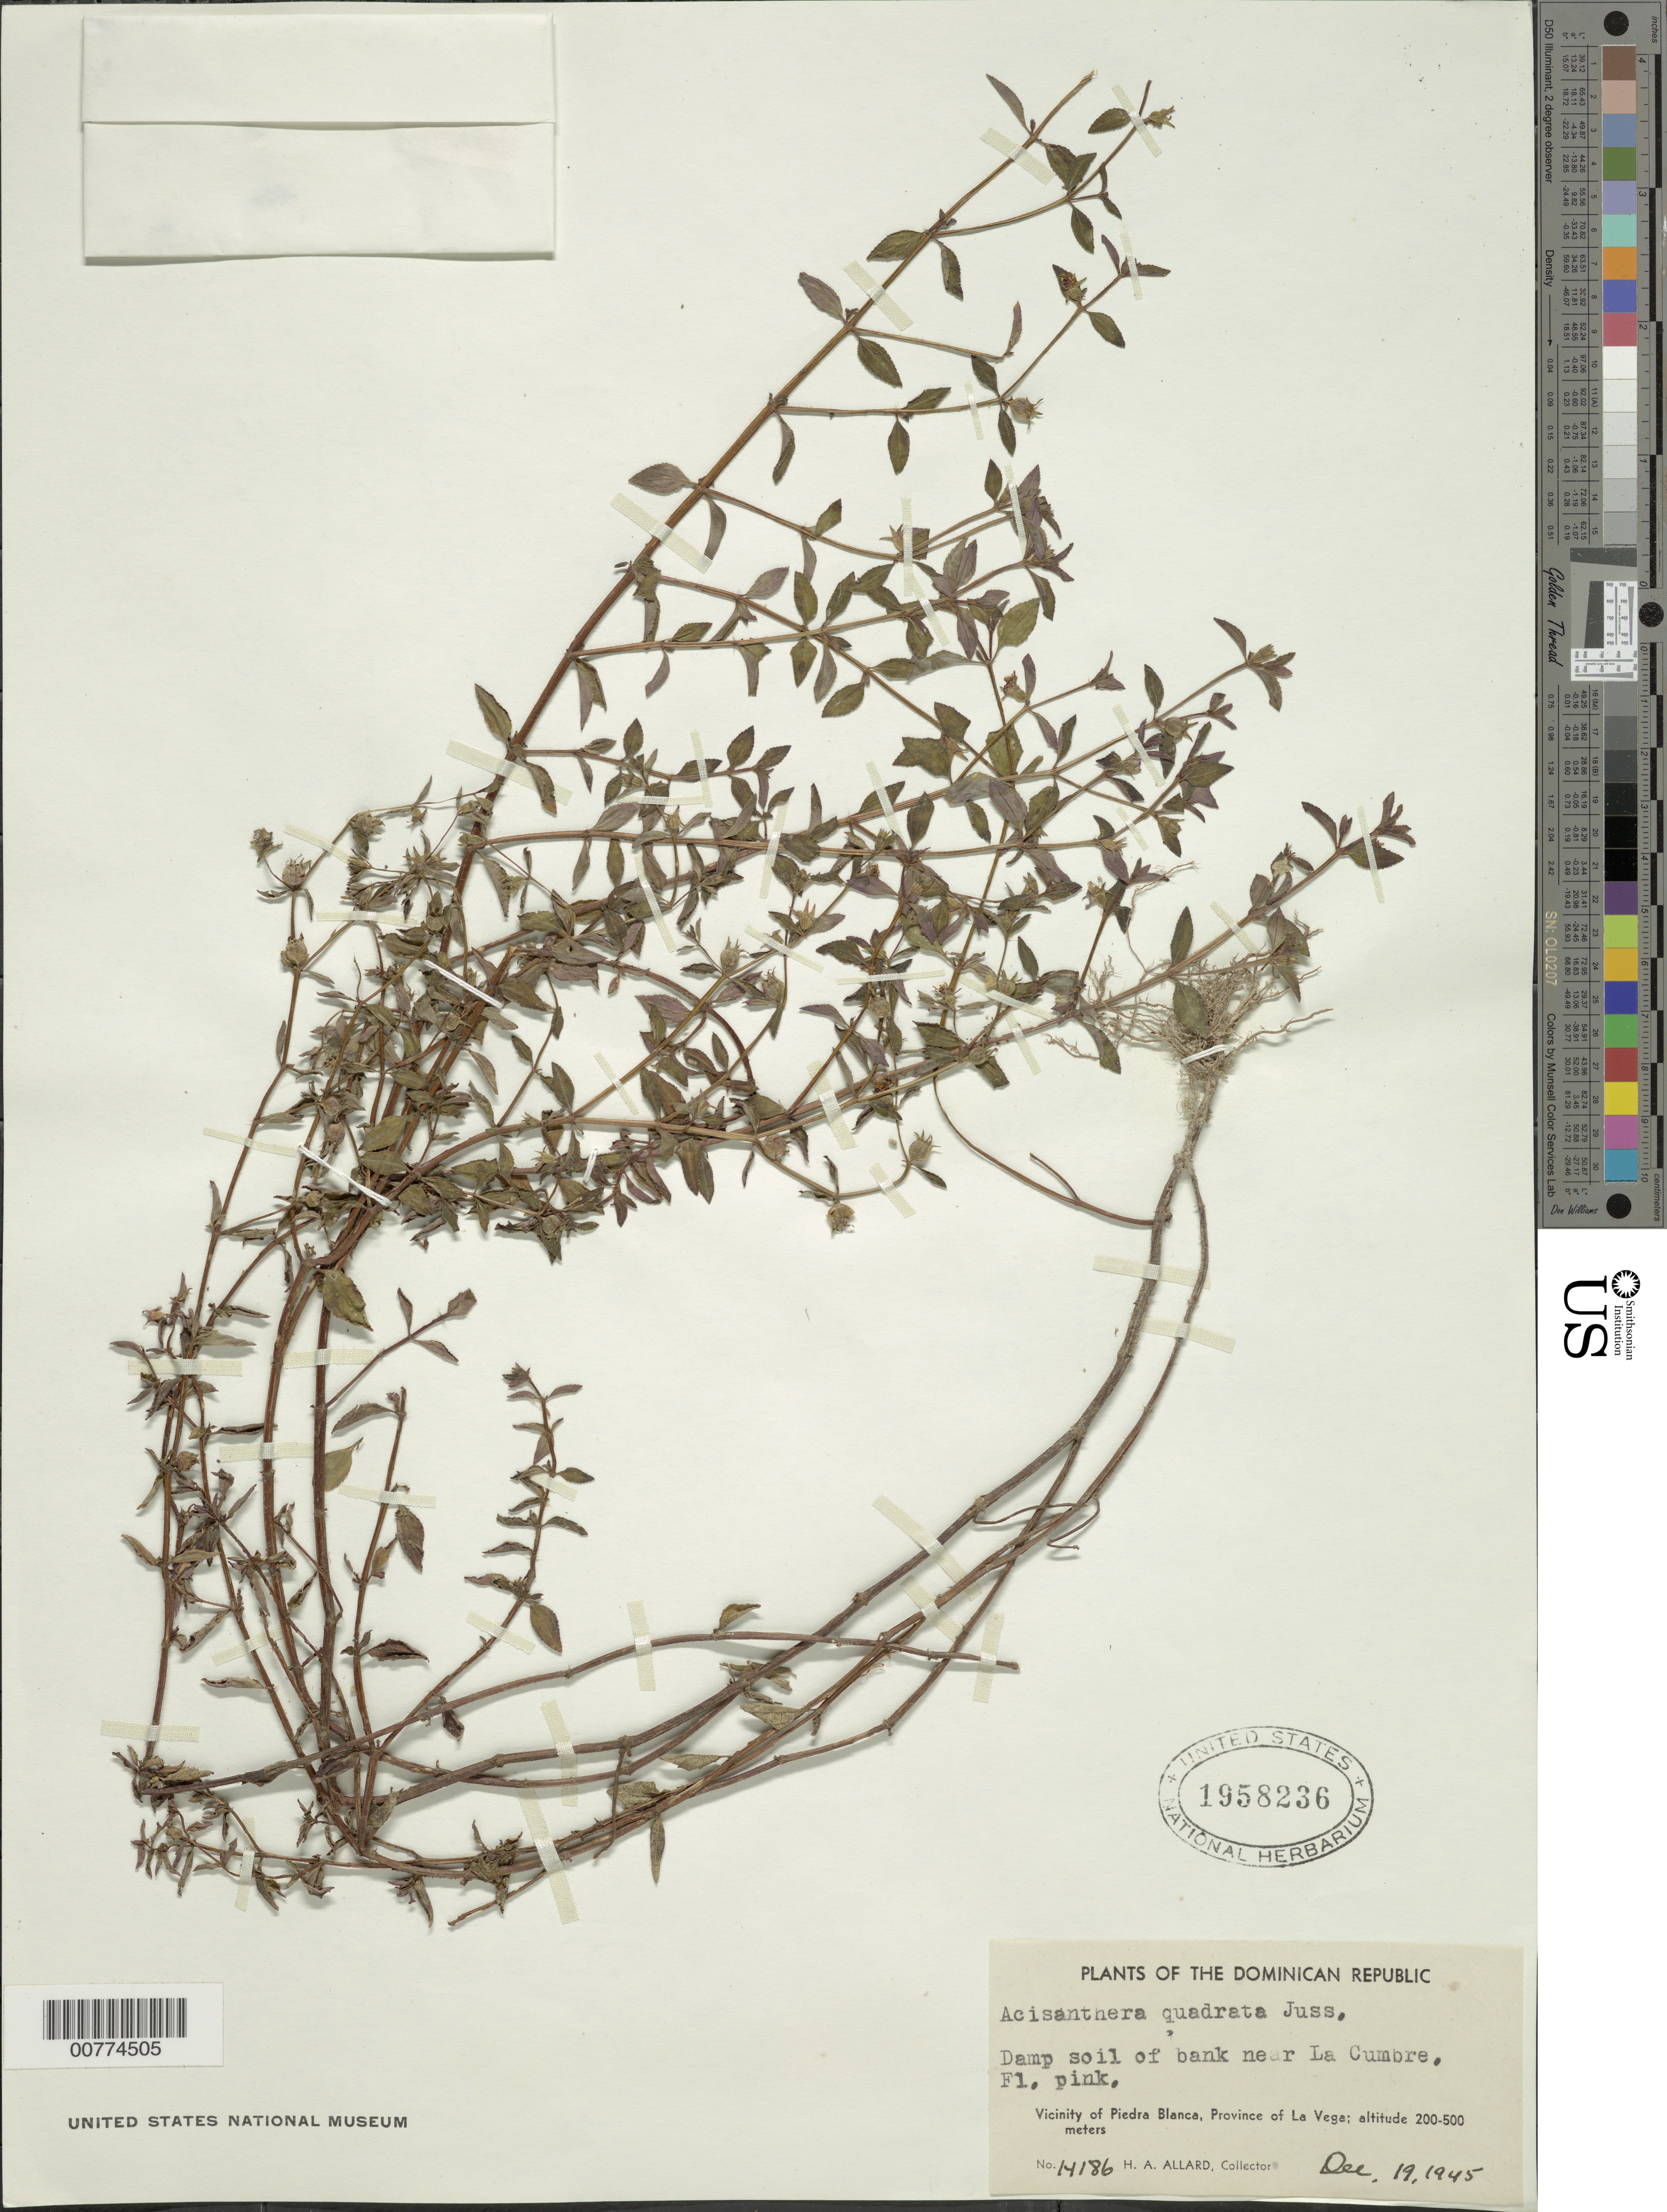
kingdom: Plantae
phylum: Tracheophyta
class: Magnoliopsida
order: Myrtales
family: Melastomataceae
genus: Acisanthera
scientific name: Acisanthera erecta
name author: Gleason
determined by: Nunes da Silva, Diego, (RB), Jardim Botanico do Rio de Janeiro - Herbario (BRAZIL)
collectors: H. A. Allard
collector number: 14186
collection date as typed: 19 Dec 1945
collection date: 1945-12-19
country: Dominican Republic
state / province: La Vega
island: Hispaniola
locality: Vicinity of Piedra Blanca, near La Cumbre.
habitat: Damp soil of bank.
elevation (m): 200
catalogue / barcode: US 1958236